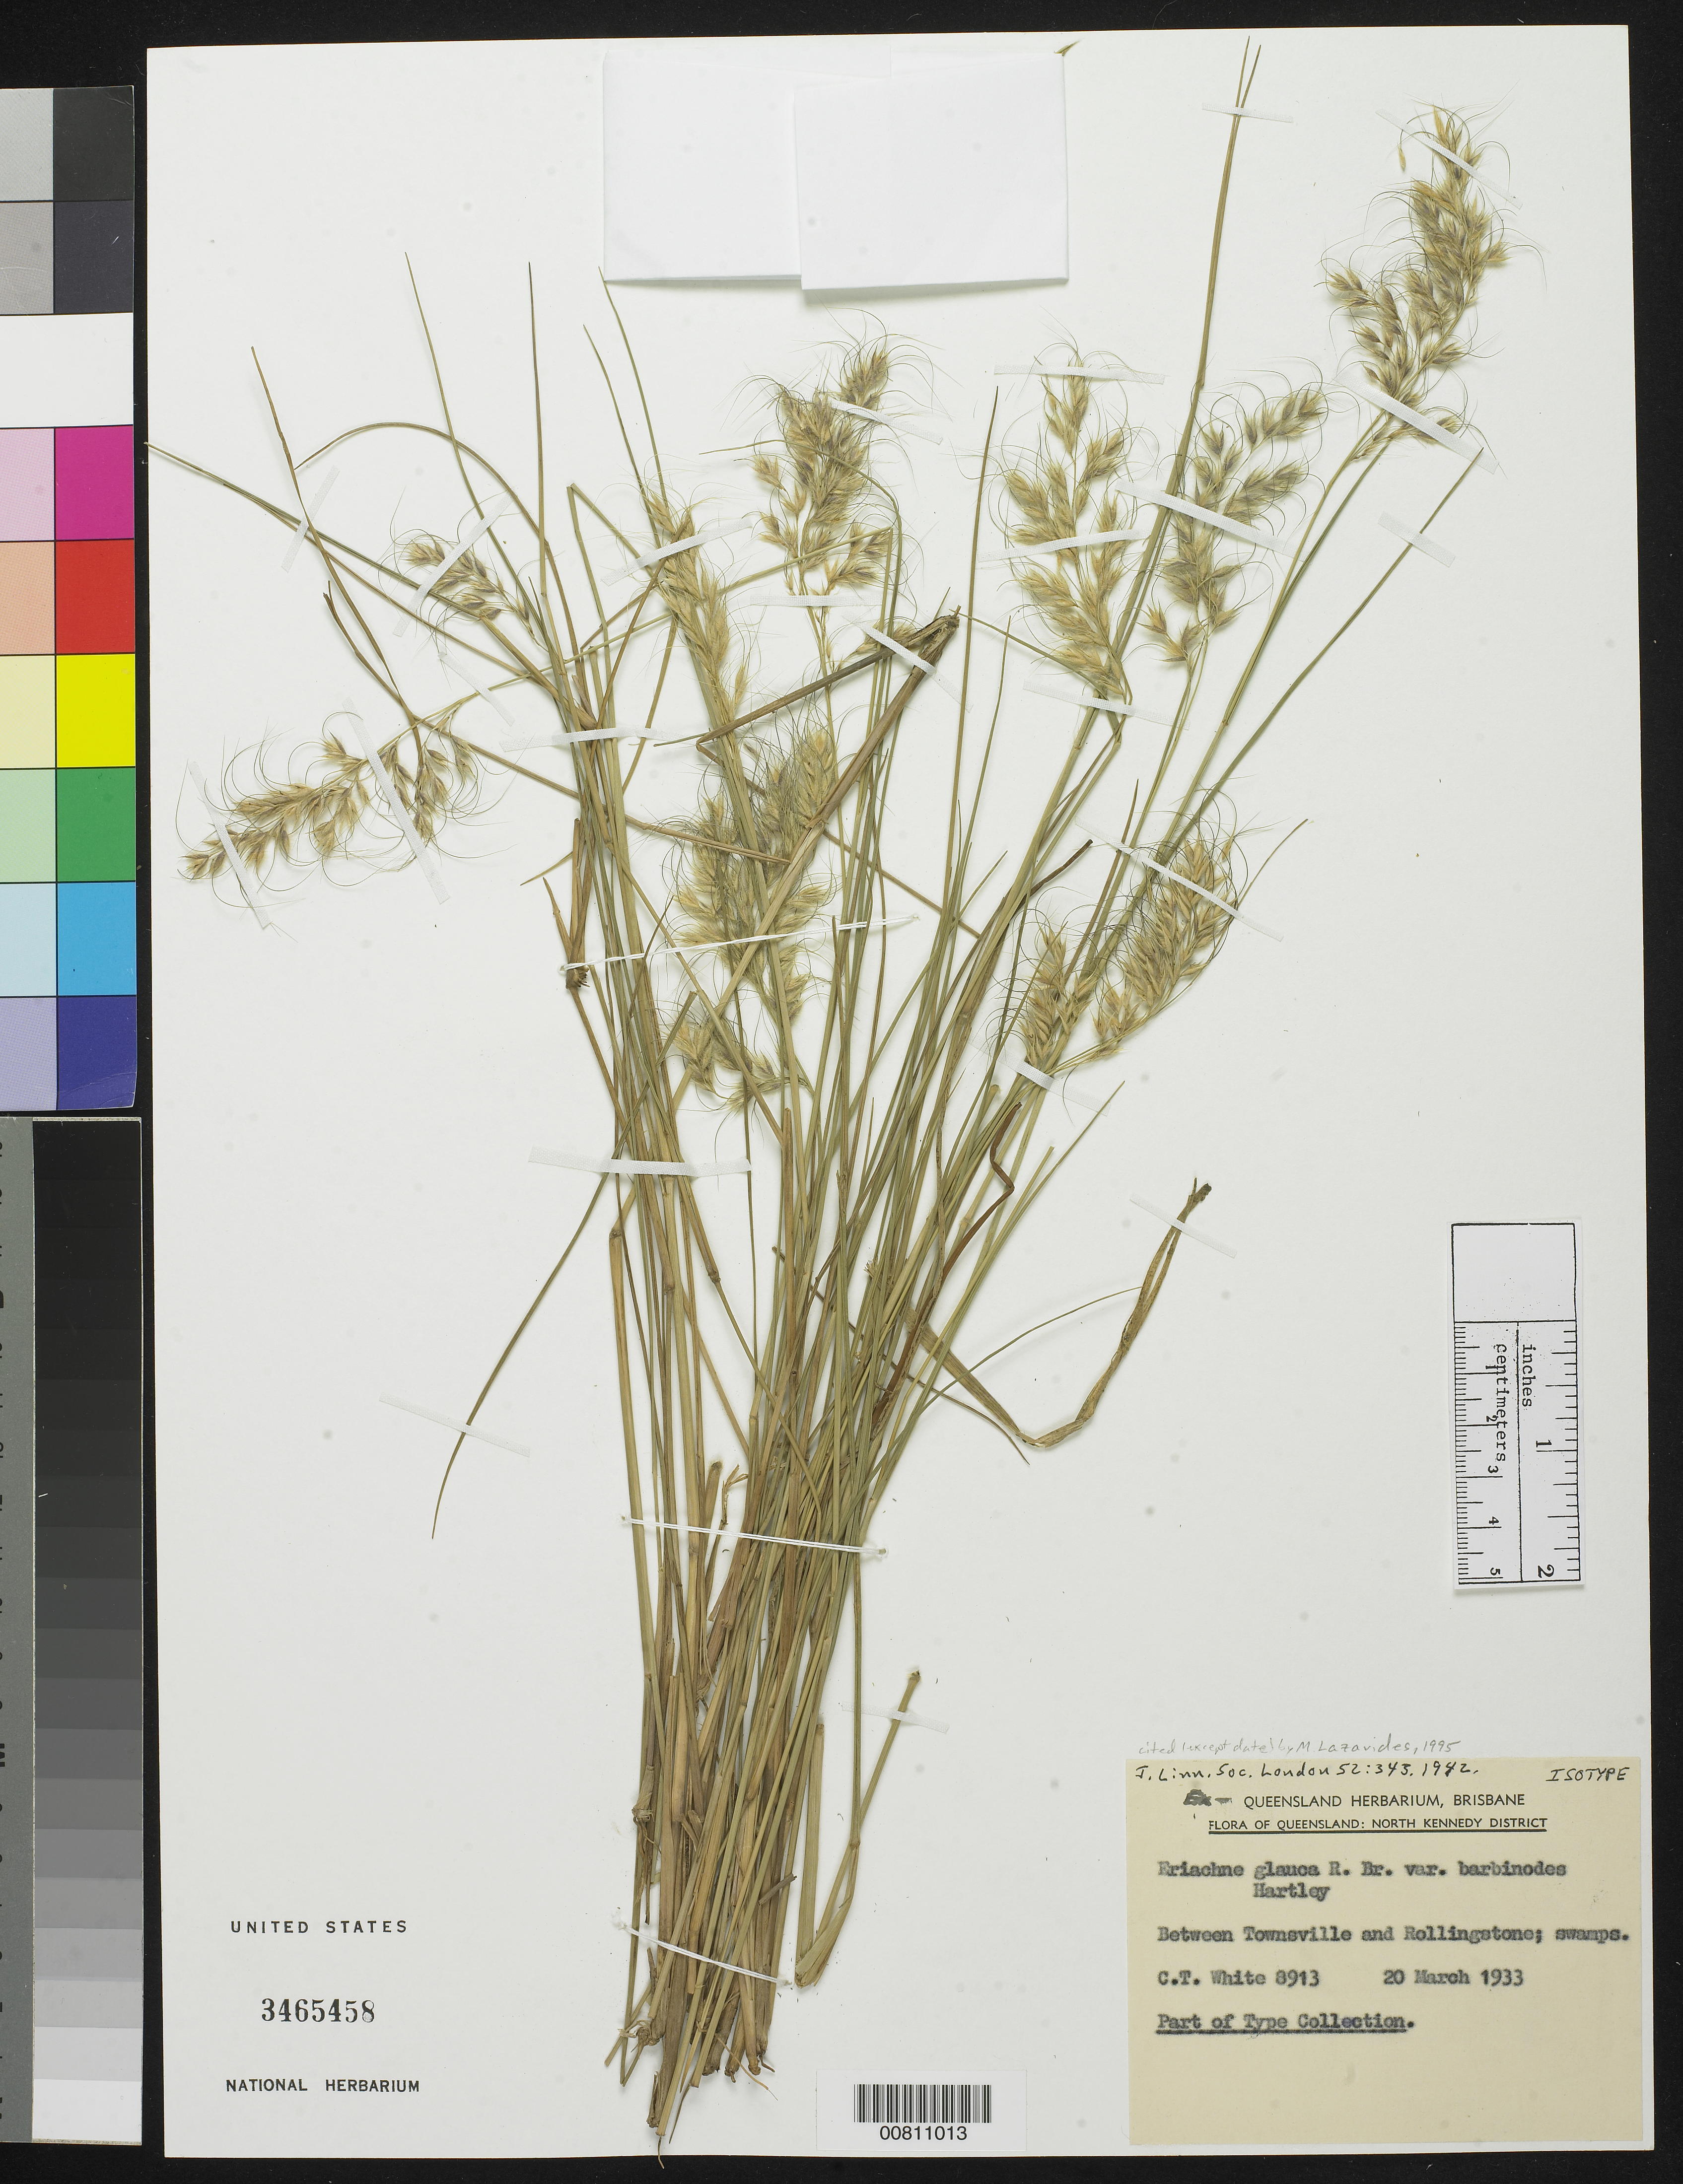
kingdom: Plantae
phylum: Tracheophyta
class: Liliopsida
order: Poales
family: Poaceae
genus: Eriachne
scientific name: Eriachne glauca var. barbinodis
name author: Hartley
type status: Isotype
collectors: C. T. White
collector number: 8913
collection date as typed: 20 Mar 1933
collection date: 1933-03-20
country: Australia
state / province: Queensland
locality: Townsville - Rollingstone.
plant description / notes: "barbinodes" on label but "barbinodis" acc. to IPNI & Tropicos.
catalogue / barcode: US 3465458